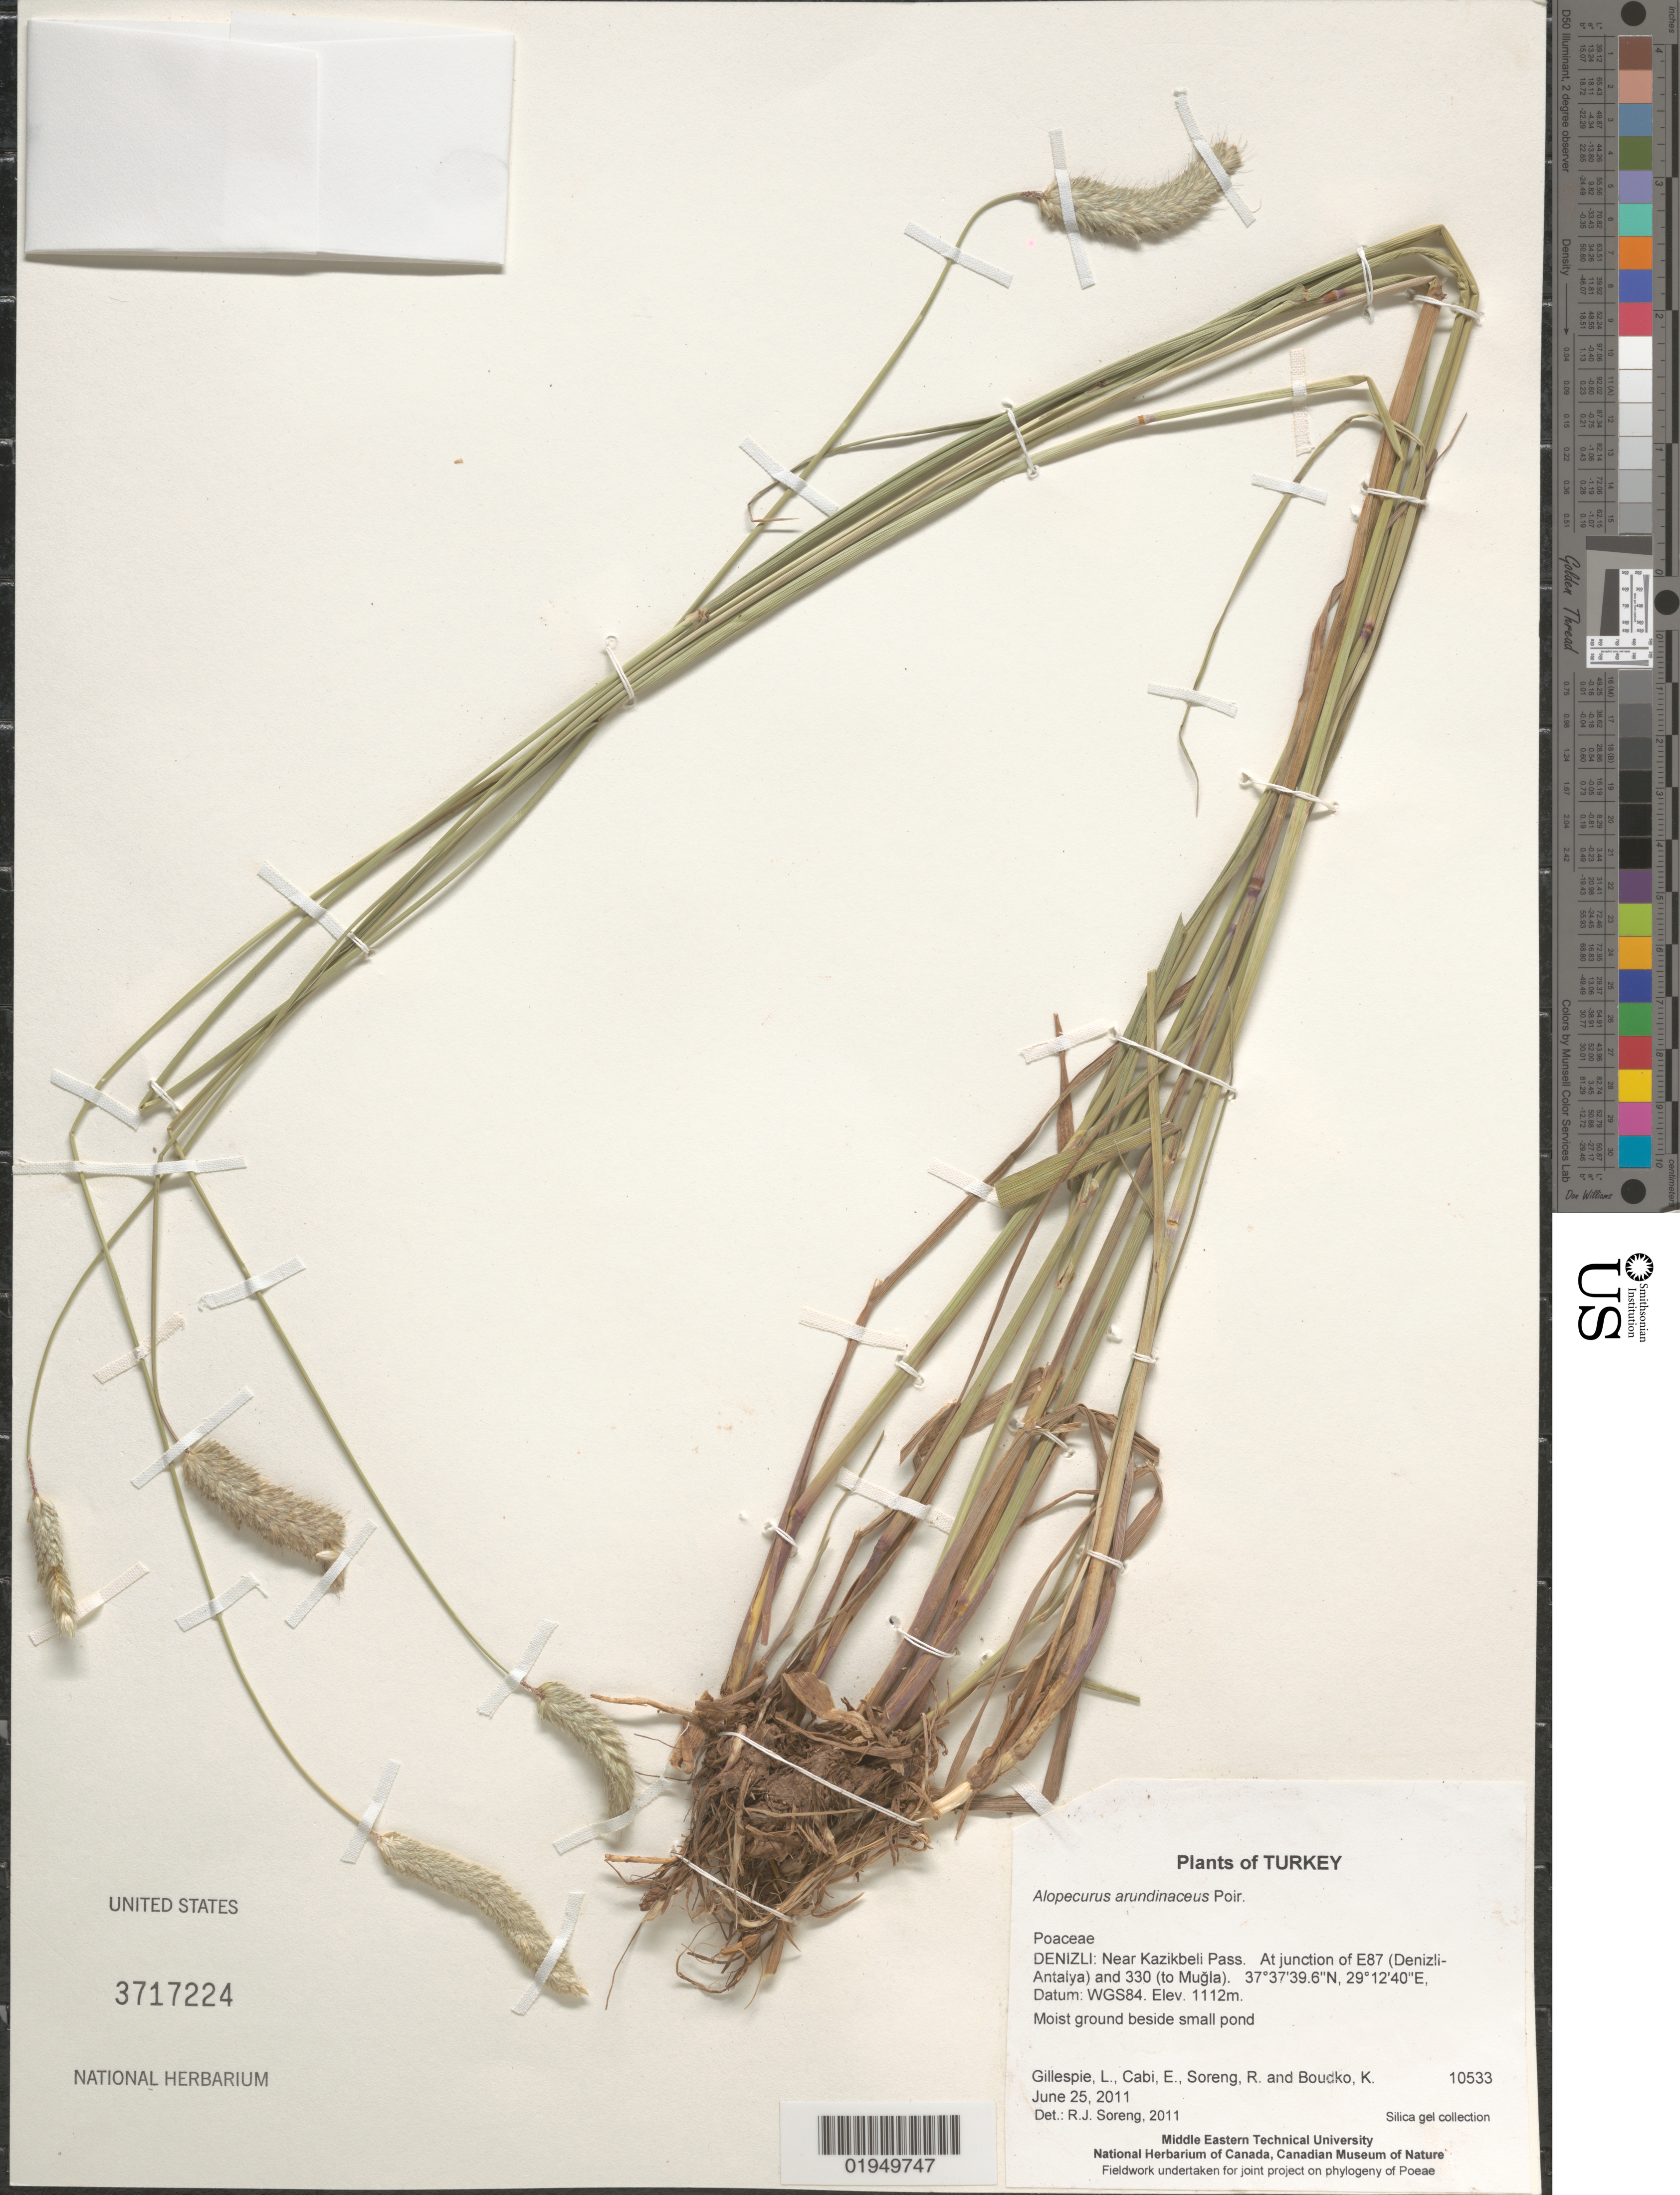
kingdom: Plantae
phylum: Tracheophyta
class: Liliopsida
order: Poales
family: Poaceae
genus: Alopecurus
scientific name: Alopecurus arundinaceus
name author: Poir.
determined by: Soreng, Robert J., Research Associate (BOT), Smithsonian Institution - National Museum of Natural History (UNITED STATES)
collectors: L. J. Gillespie, E. Cabi, R. J. Soreng & K. Boudko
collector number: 10533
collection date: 2011-06-25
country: Turkey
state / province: Denizli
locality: Near Kazikbeli Pass. At junction of E87 (Denizli-Antalya) and 330 (to Mugla)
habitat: Moist ground beside small pond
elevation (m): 1112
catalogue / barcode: US 3717224